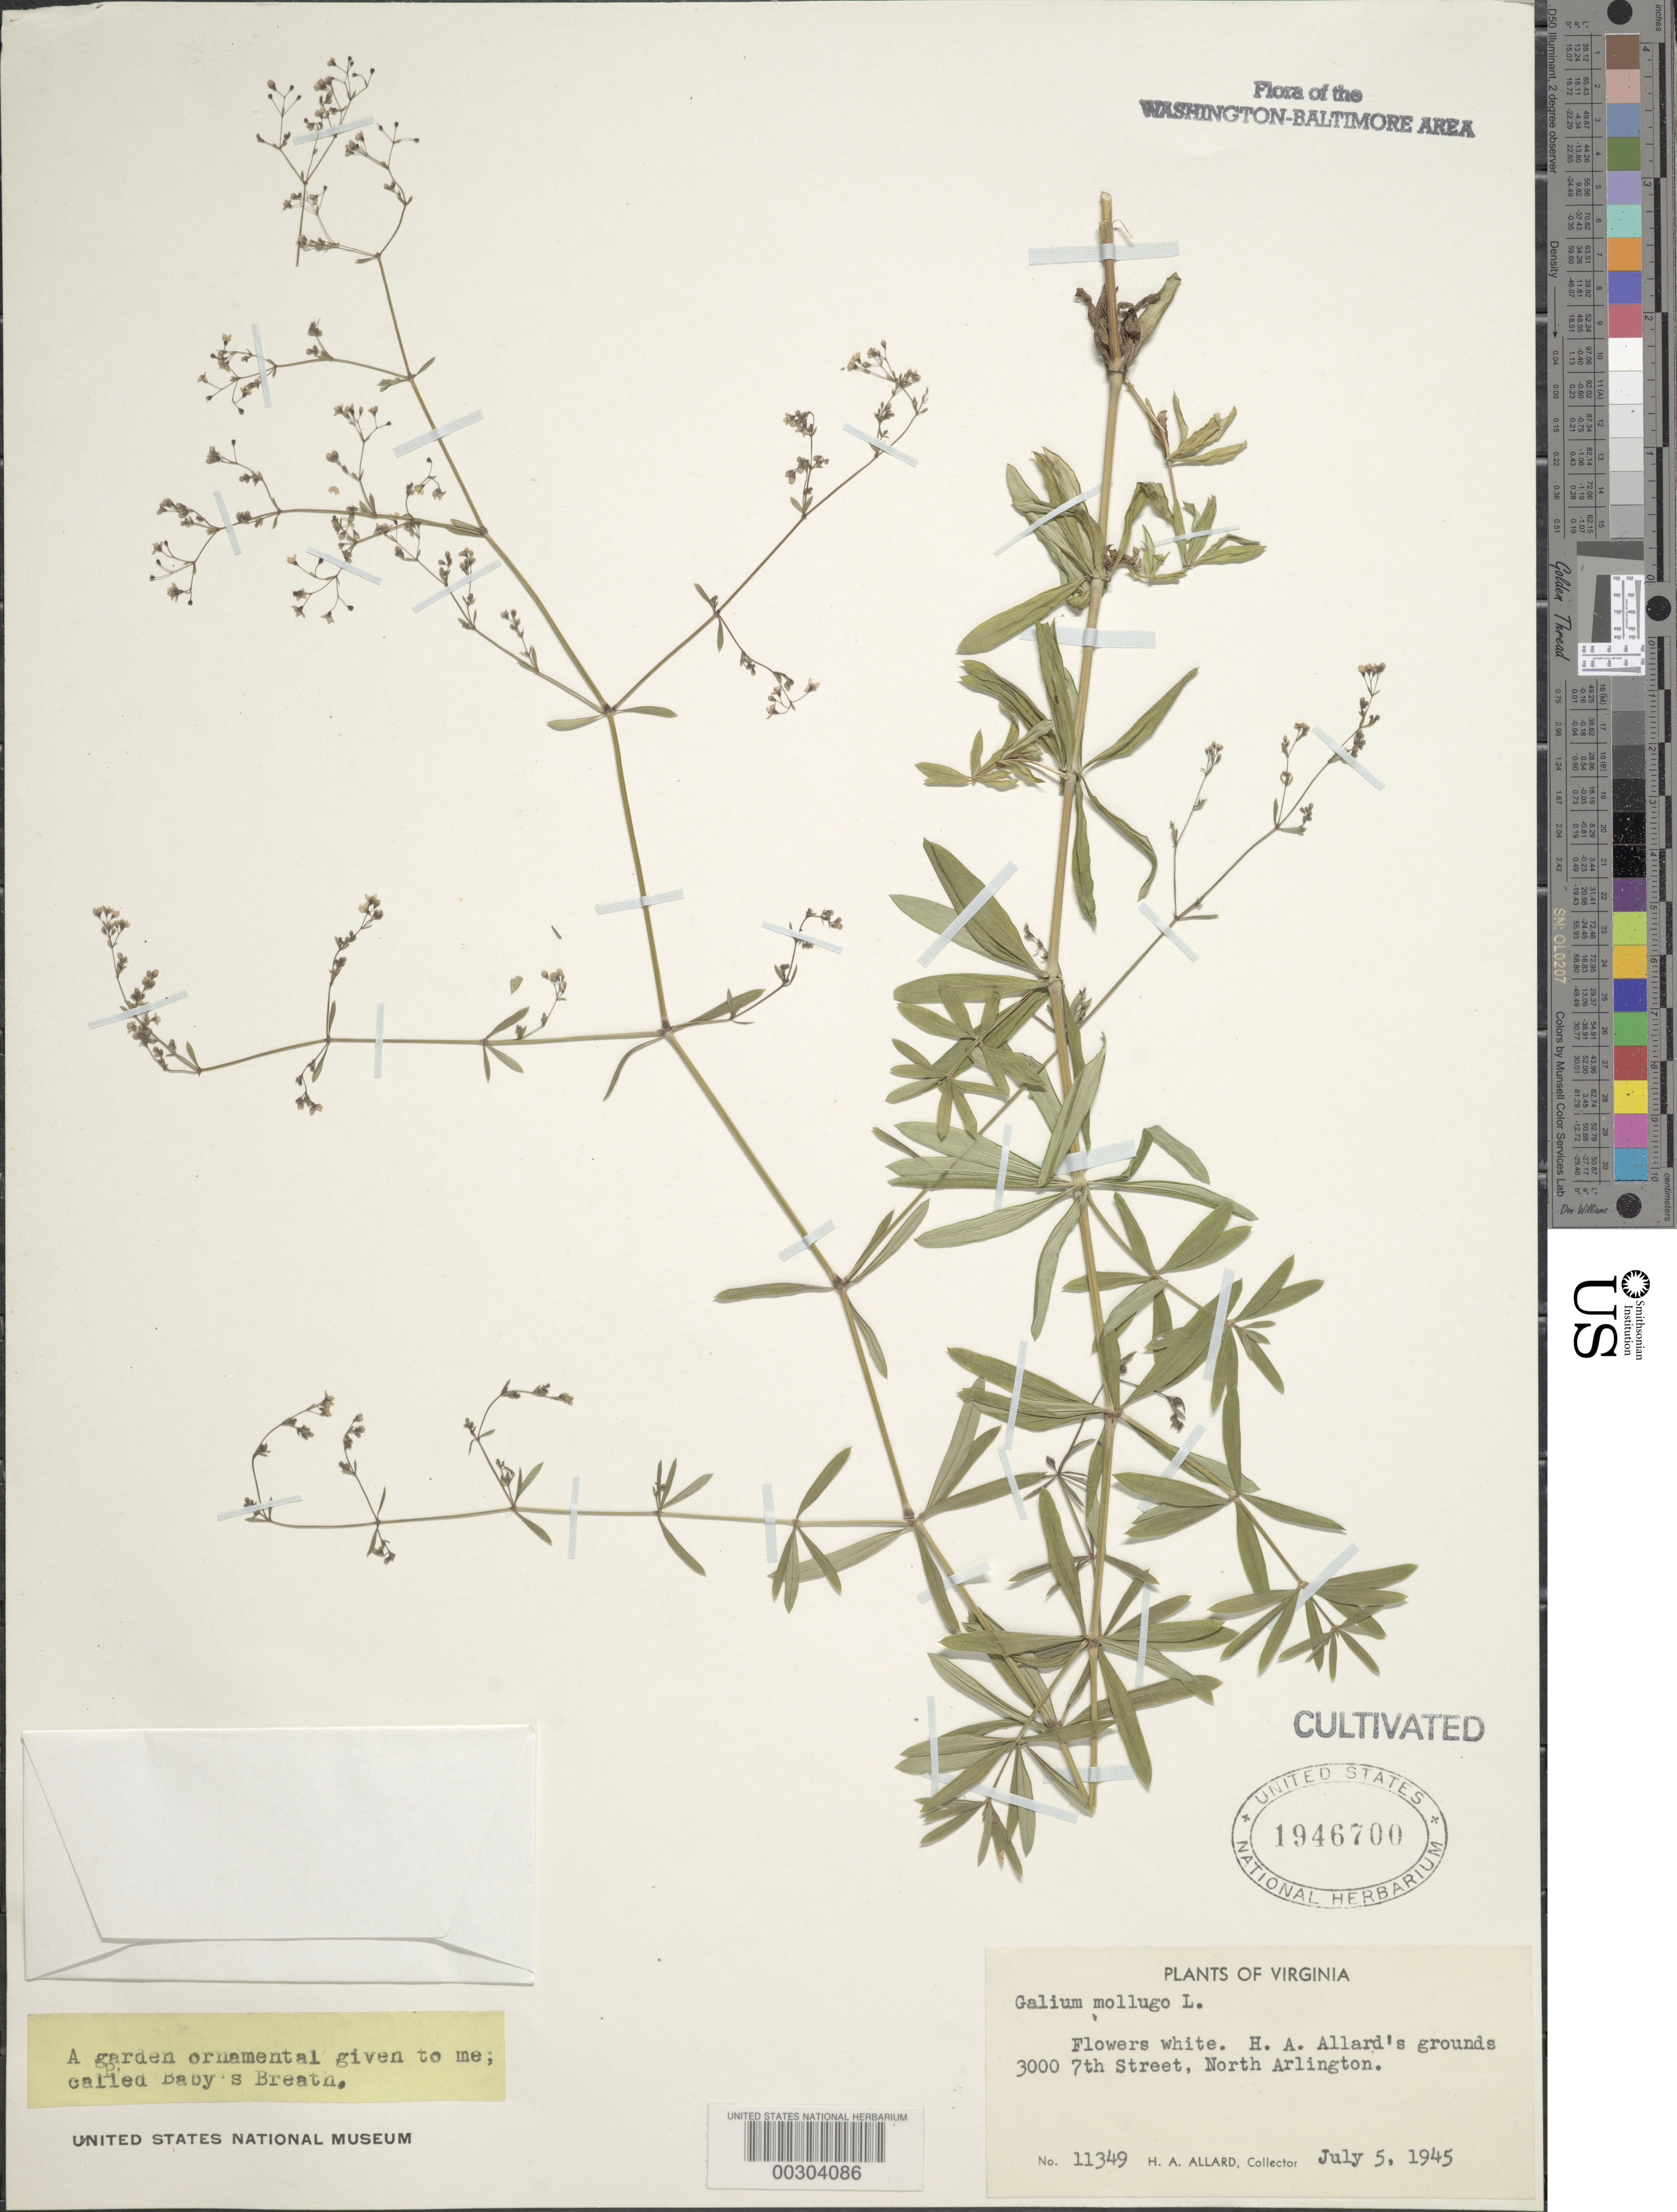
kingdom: Plantae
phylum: Tracheophyta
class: Magnoliopsida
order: Gentianales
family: Rubiaceae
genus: Galium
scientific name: Galium mollugo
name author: L.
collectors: H. A. Allard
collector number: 11349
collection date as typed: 05 Jul 1945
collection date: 1945-07-05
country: United States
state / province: Virginia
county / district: Arlington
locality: N Arlington, 3000 7th St, H.A. Allard's grounds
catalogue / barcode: US 1946700